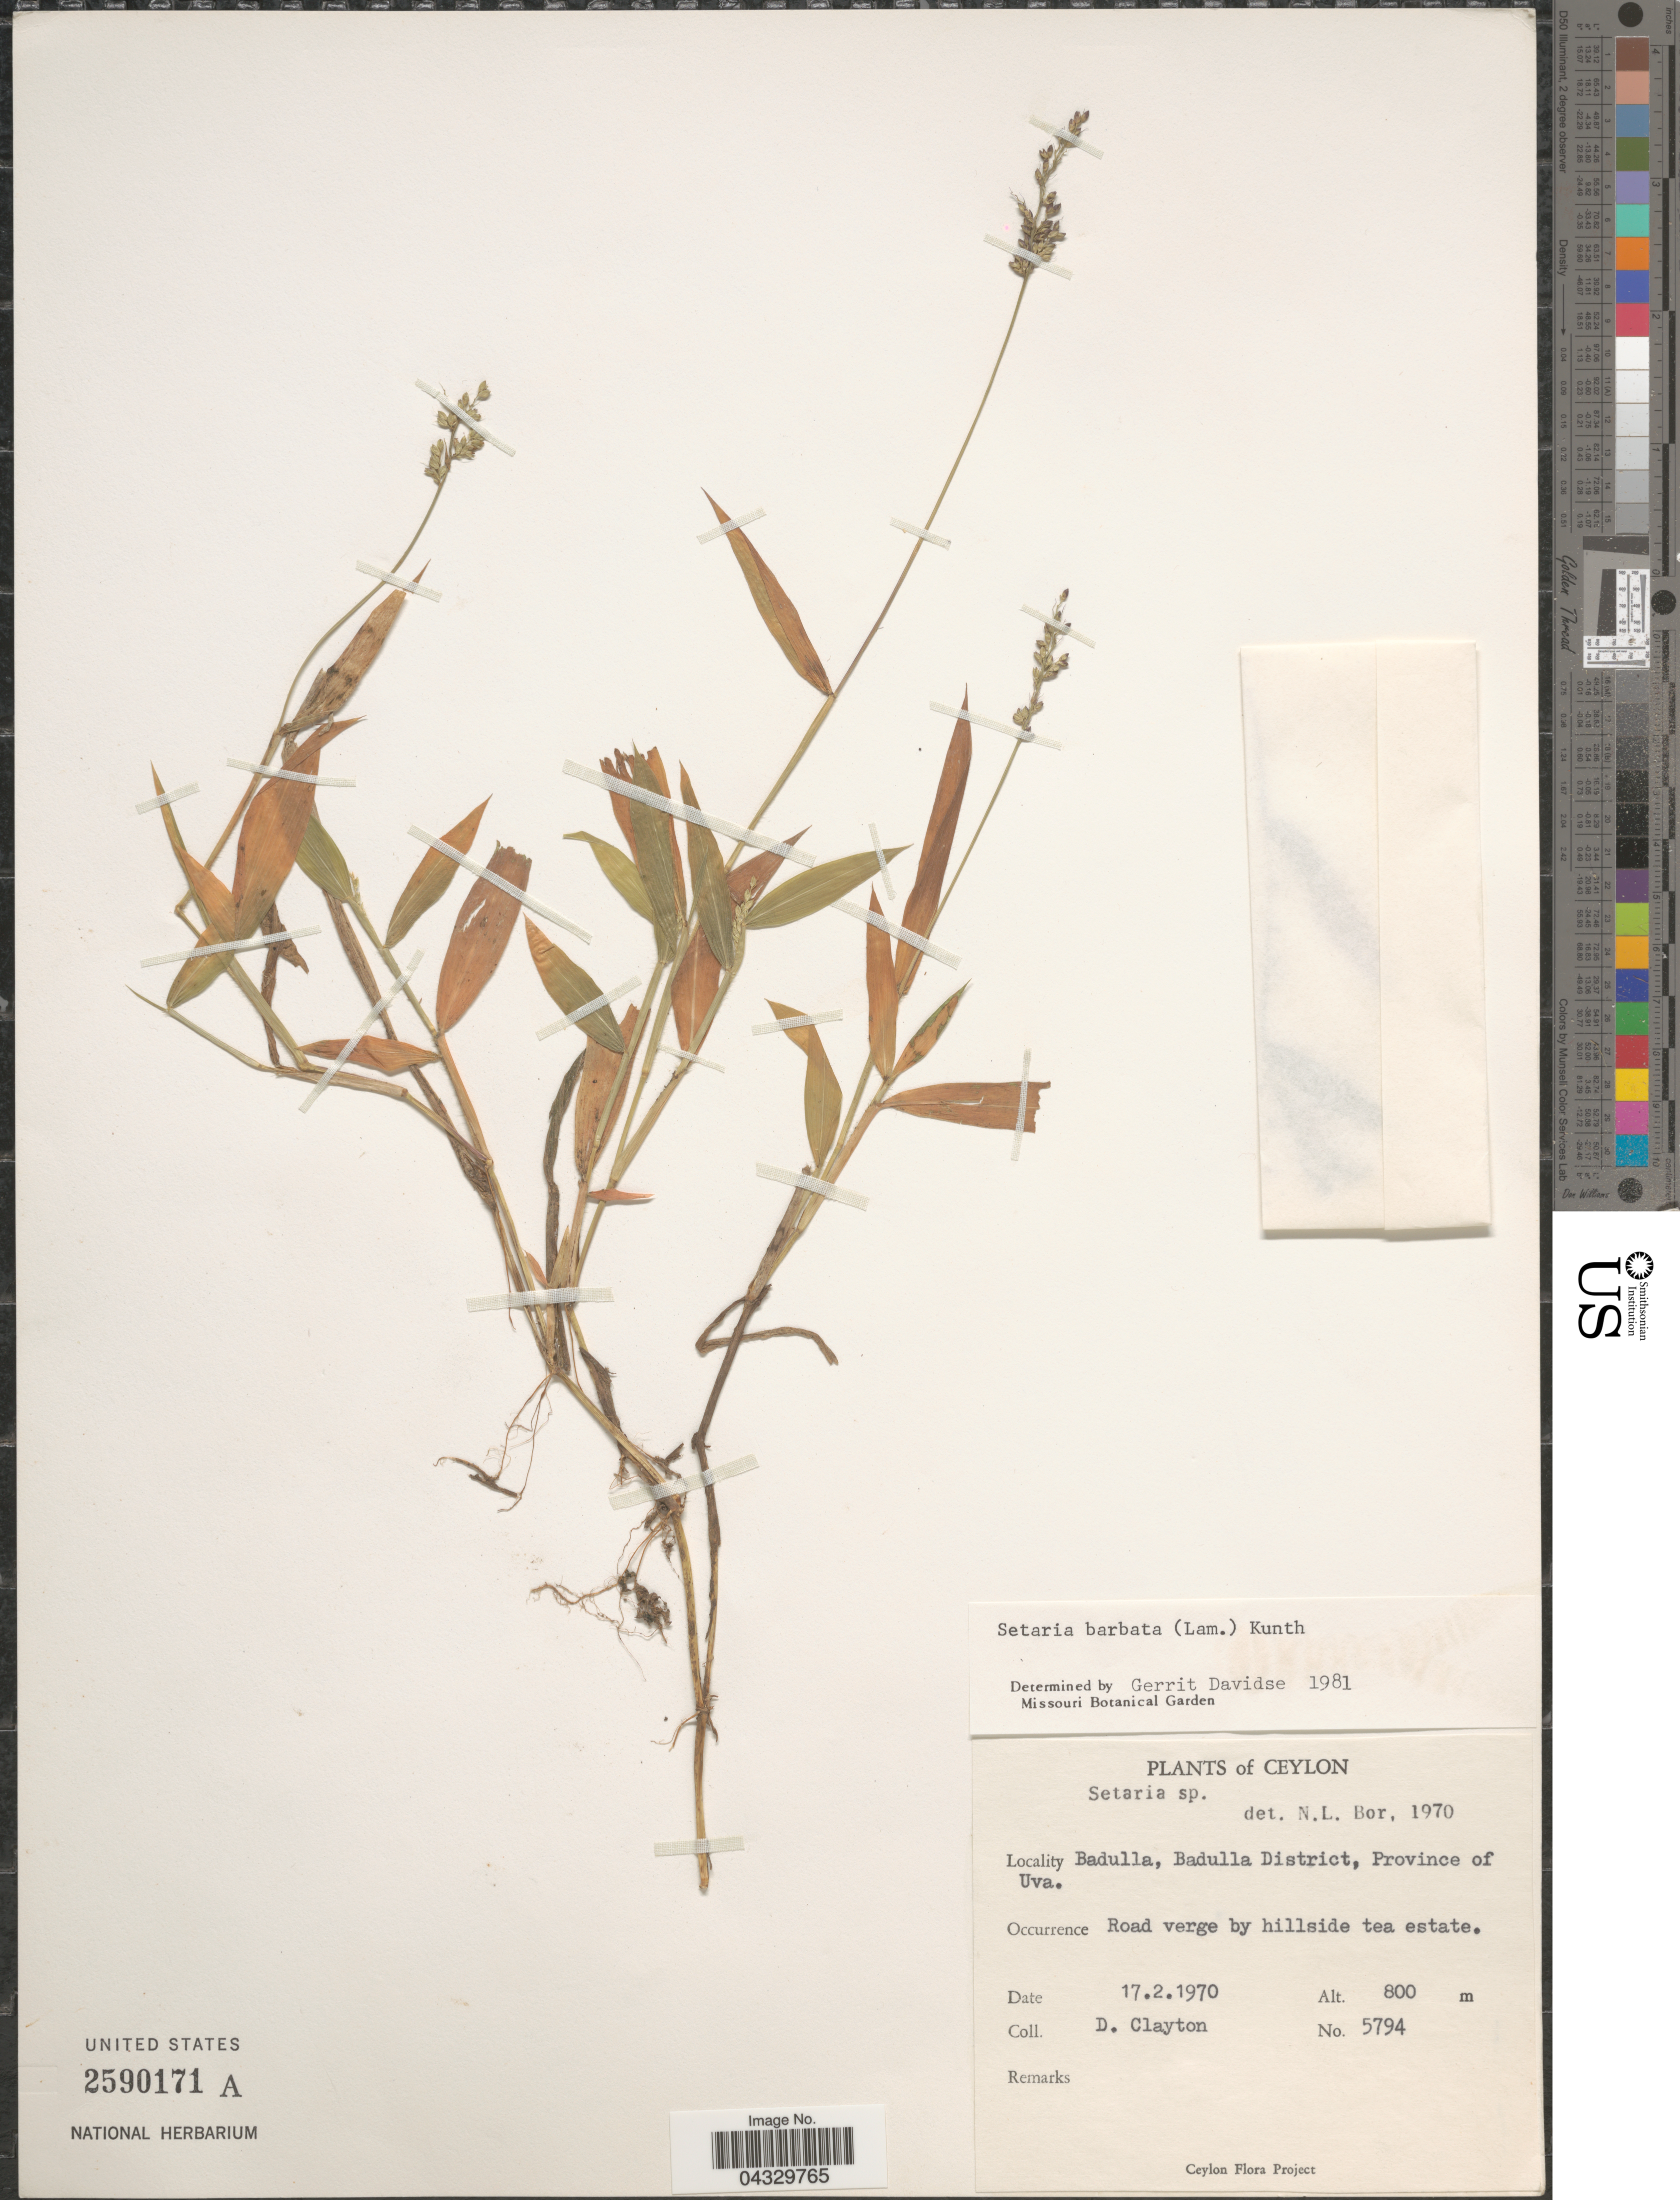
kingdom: Plantae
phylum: Tracheophyta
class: Liliopsida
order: Poales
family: Poaceae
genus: Setaria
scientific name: Setaria barbata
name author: (Lam.) Kunth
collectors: D. Clayton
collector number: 5794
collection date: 1970-02-17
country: Sri Lanka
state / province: Uva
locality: Ceylon. Badulla, Badulla District.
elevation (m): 800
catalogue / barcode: US 2590171A